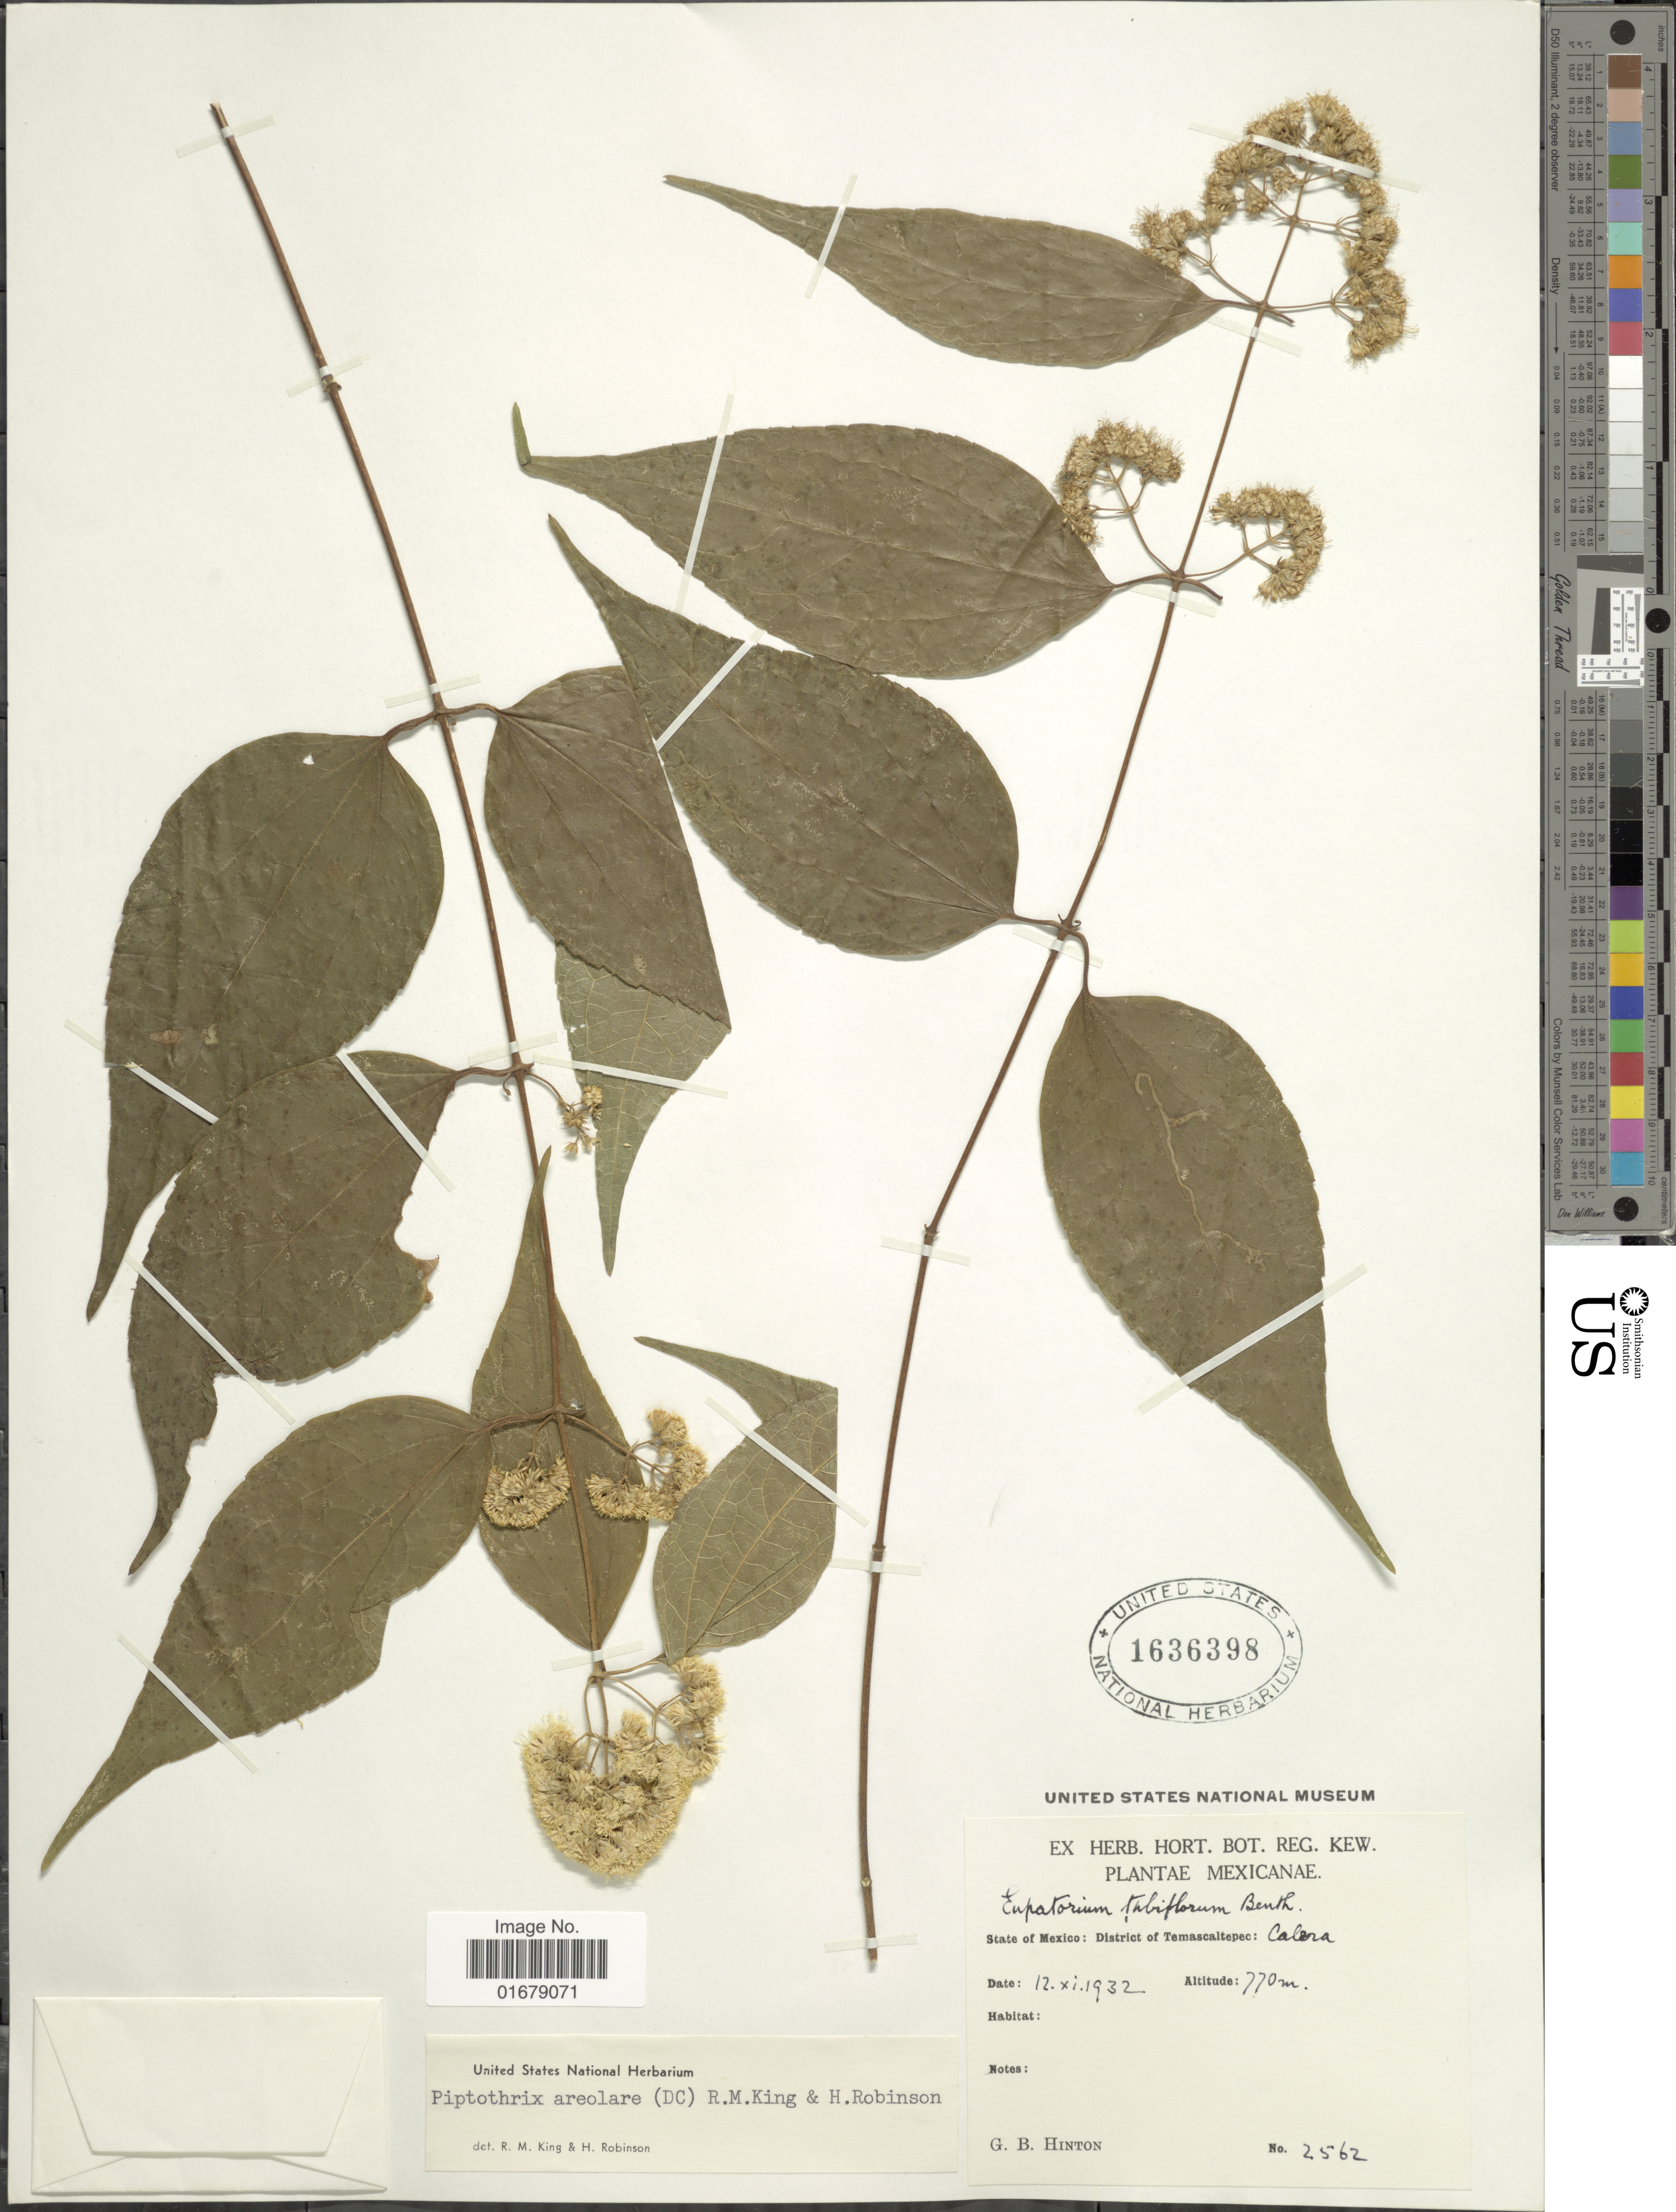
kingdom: Plantae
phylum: Tracheophyta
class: Magnoliopsida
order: Asterales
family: Asteraceae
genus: Piptothrix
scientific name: Piptothrix areolaris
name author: (DC.) R.M. King & H. Rob.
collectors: G. B. Hinton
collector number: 2562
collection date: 1932-11-12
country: Mexico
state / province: México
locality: State of México: District of Temascaltepec: Calera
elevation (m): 770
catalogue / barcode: US 1636398